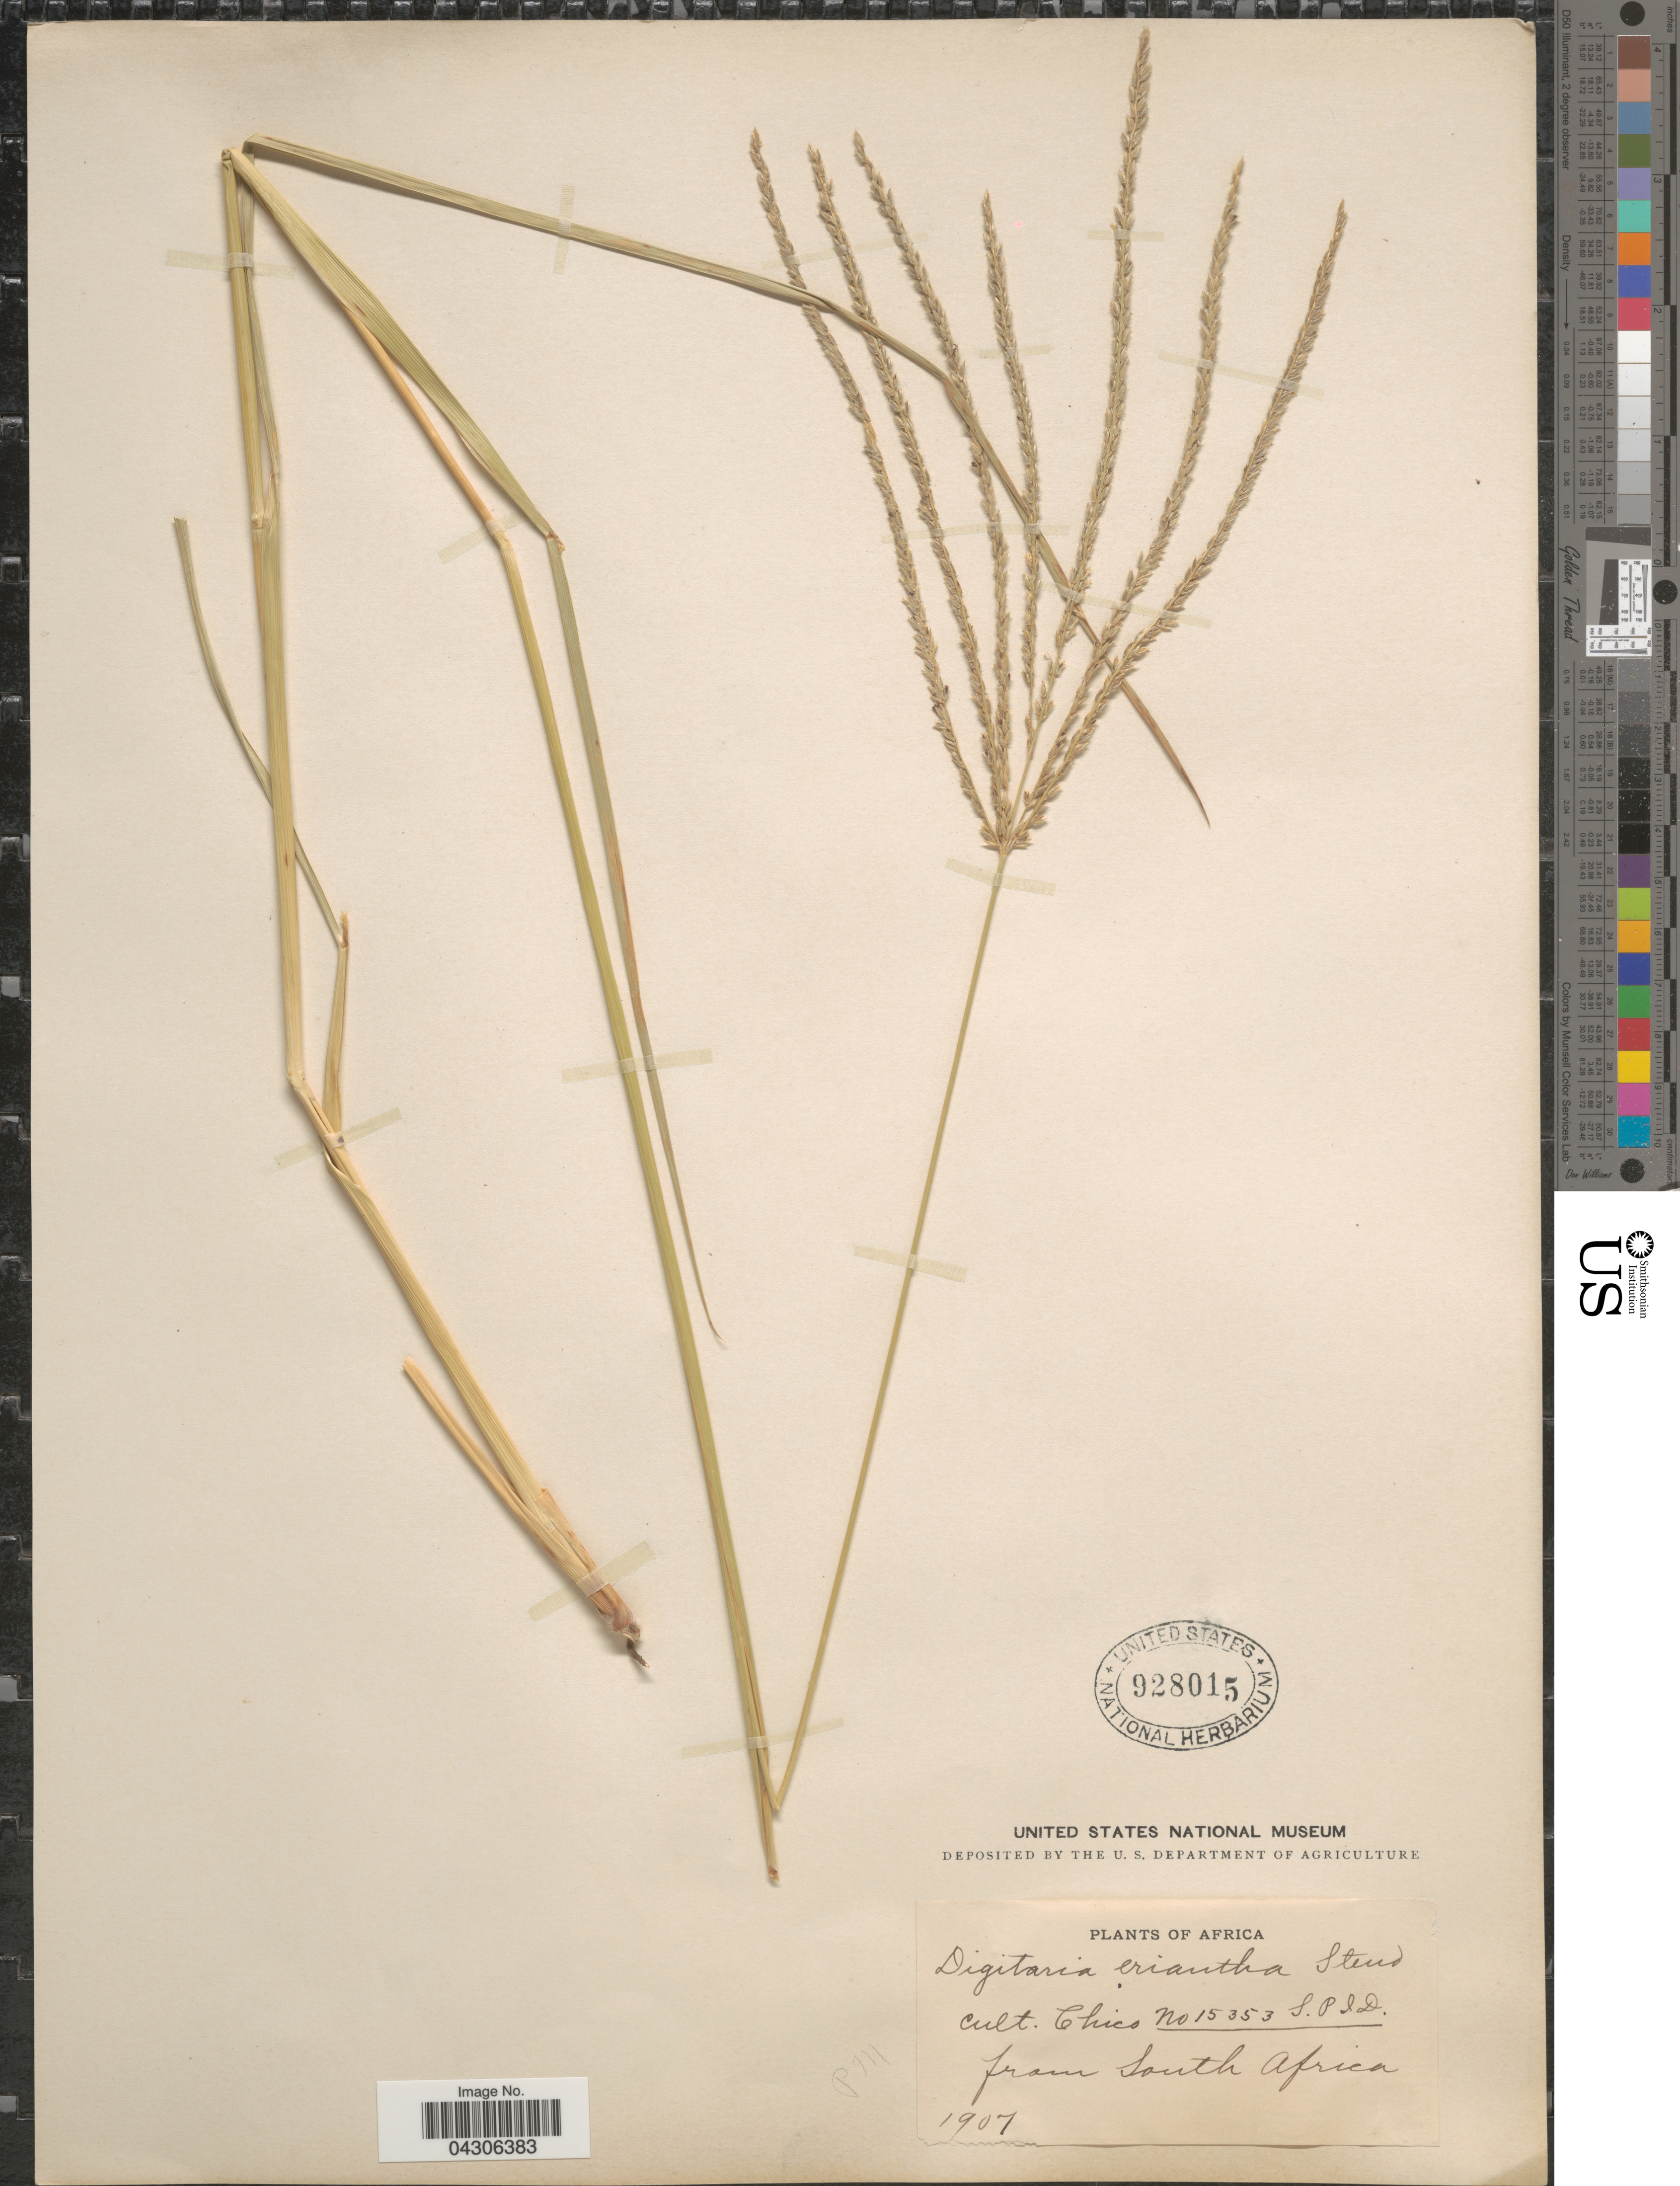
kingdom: Plantae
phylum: Tracheophyta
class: Liliopsida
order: Poales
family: Poaceae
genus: Digitaria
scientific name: Digitaria eriantha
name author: Steud.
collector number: S.P.I. 15353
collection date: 1907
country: United States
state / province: California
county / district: Butte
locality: Cult. Chico.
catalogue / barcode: US 928015